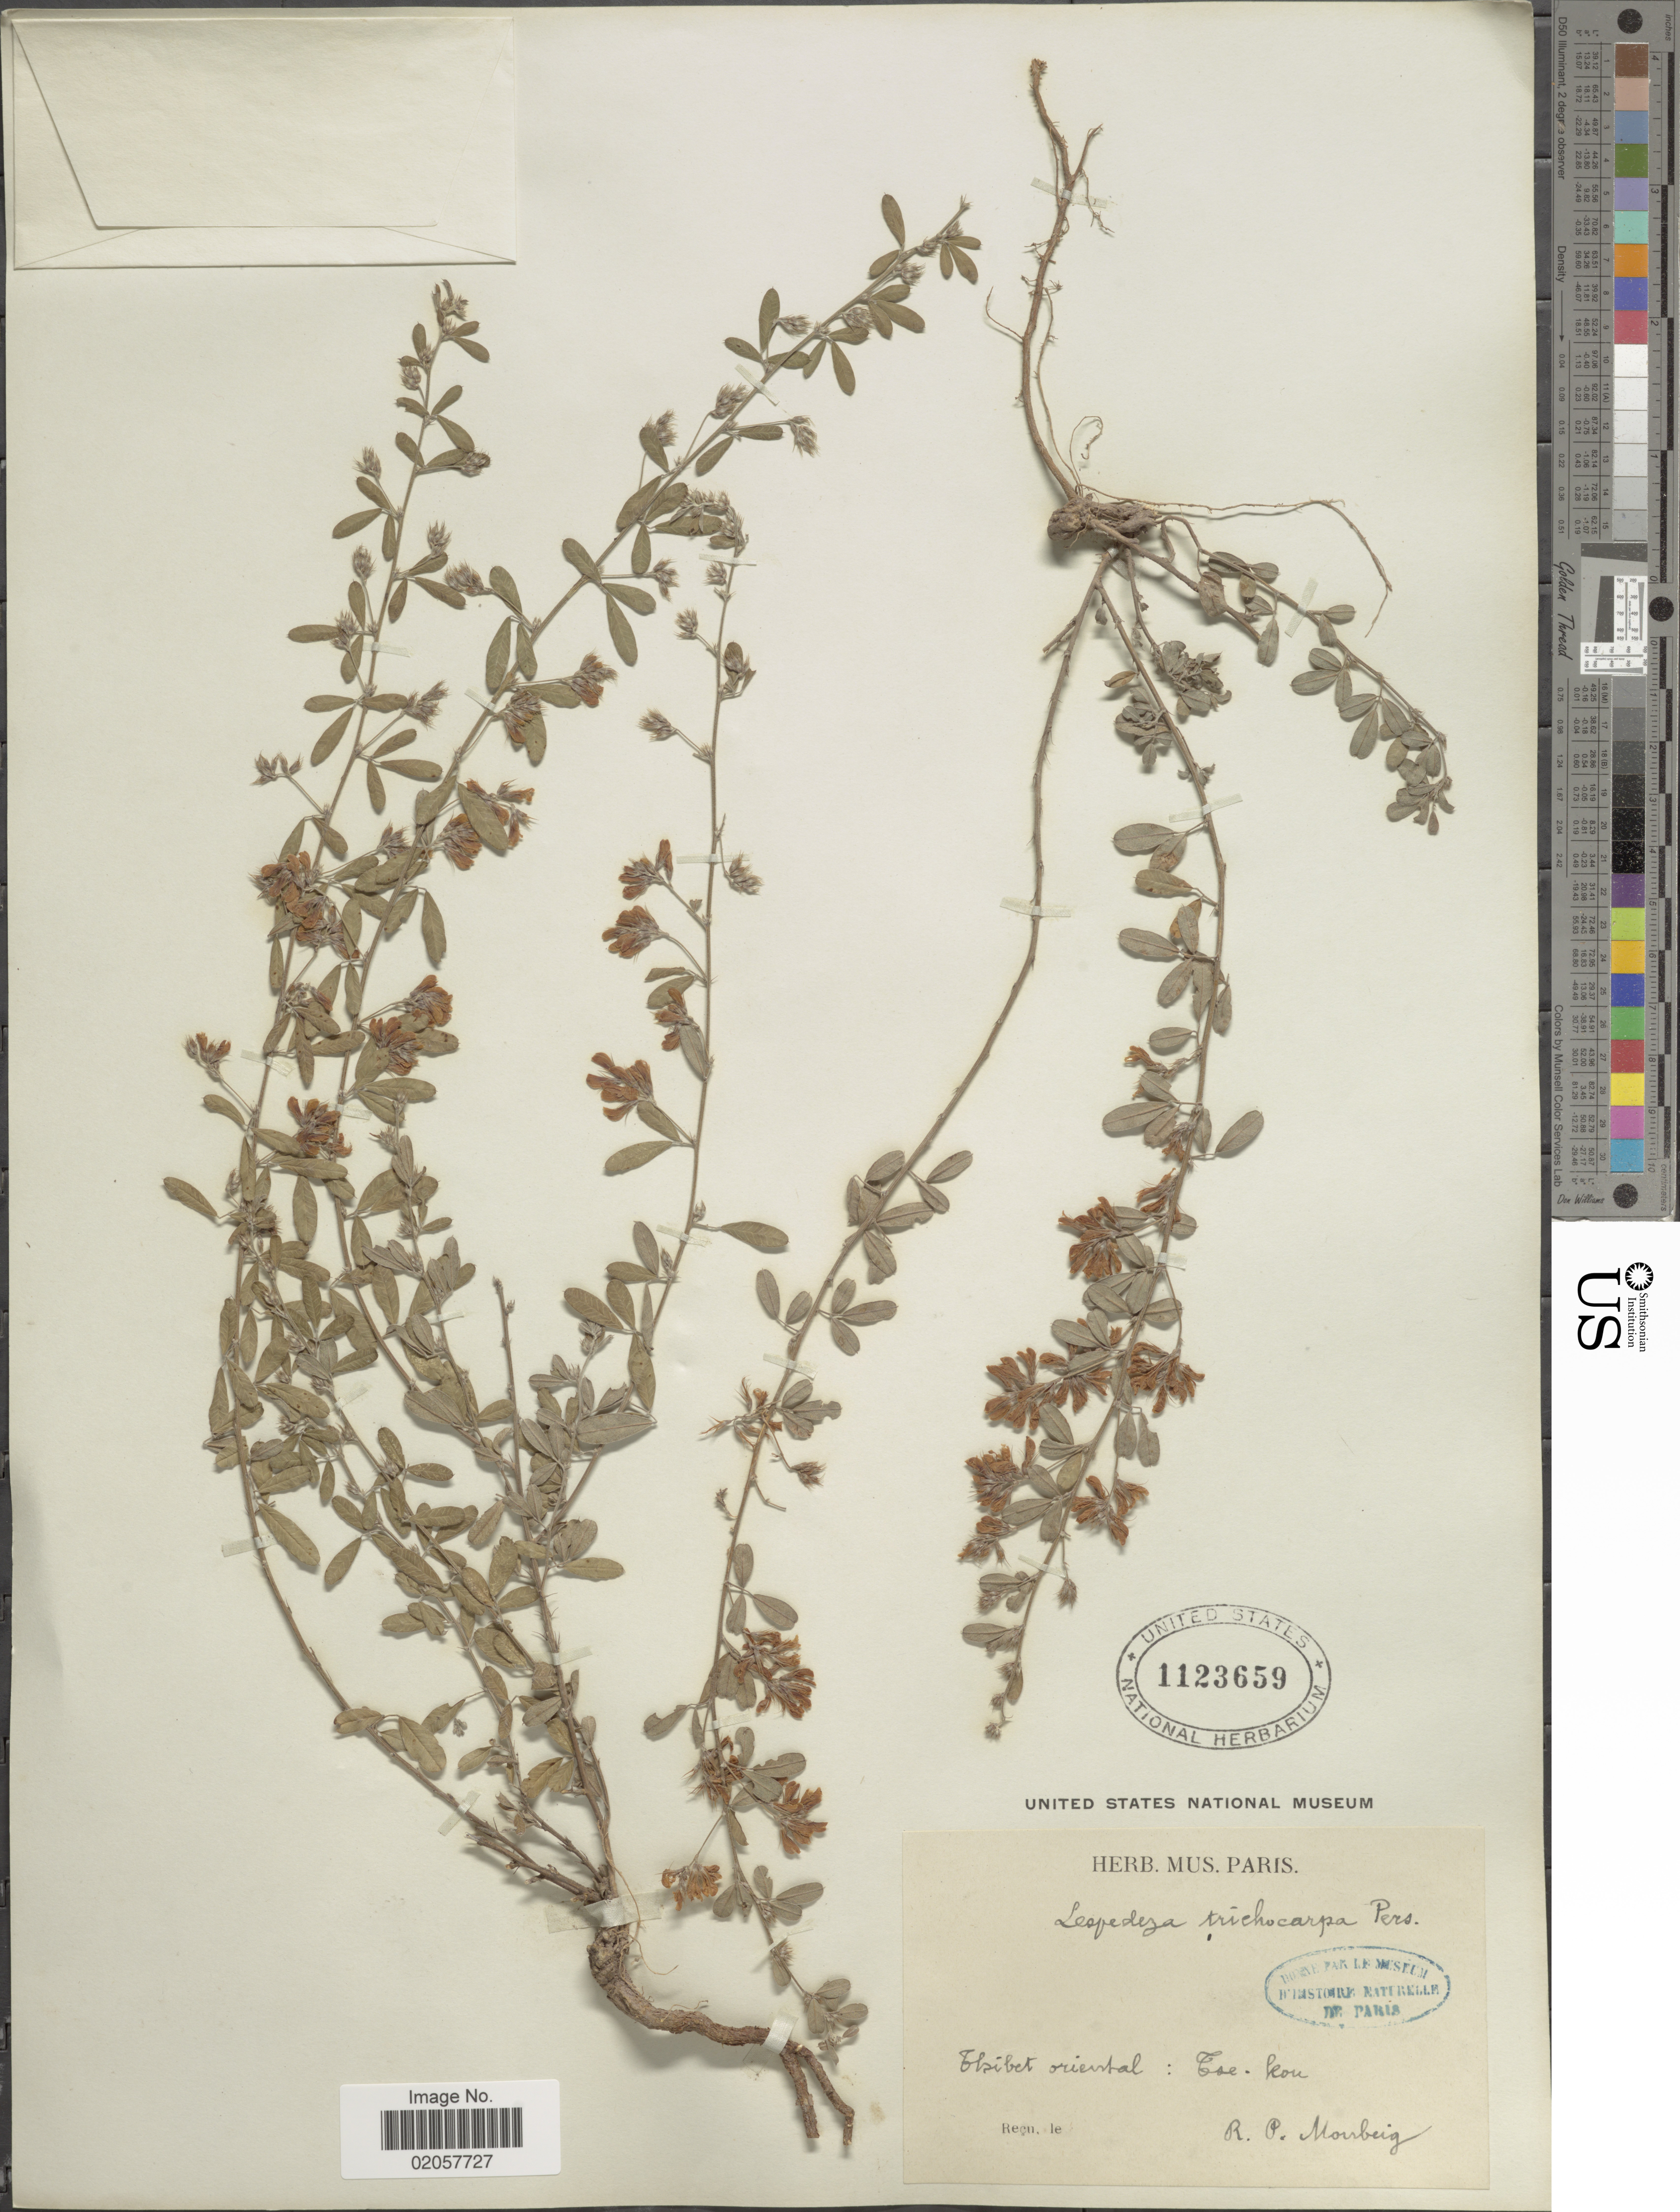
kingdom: Plantae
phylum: Tracheophyta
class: Magnoliopsida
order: Fabales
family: Fabaceae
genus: Lespedeza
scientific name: Lespedeza davurica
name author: (Laxm.) Schindl.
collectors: R. Moirbeig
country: China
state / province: Xizang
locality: Tibet oriental: Tse-kou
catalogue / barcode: US 1123659